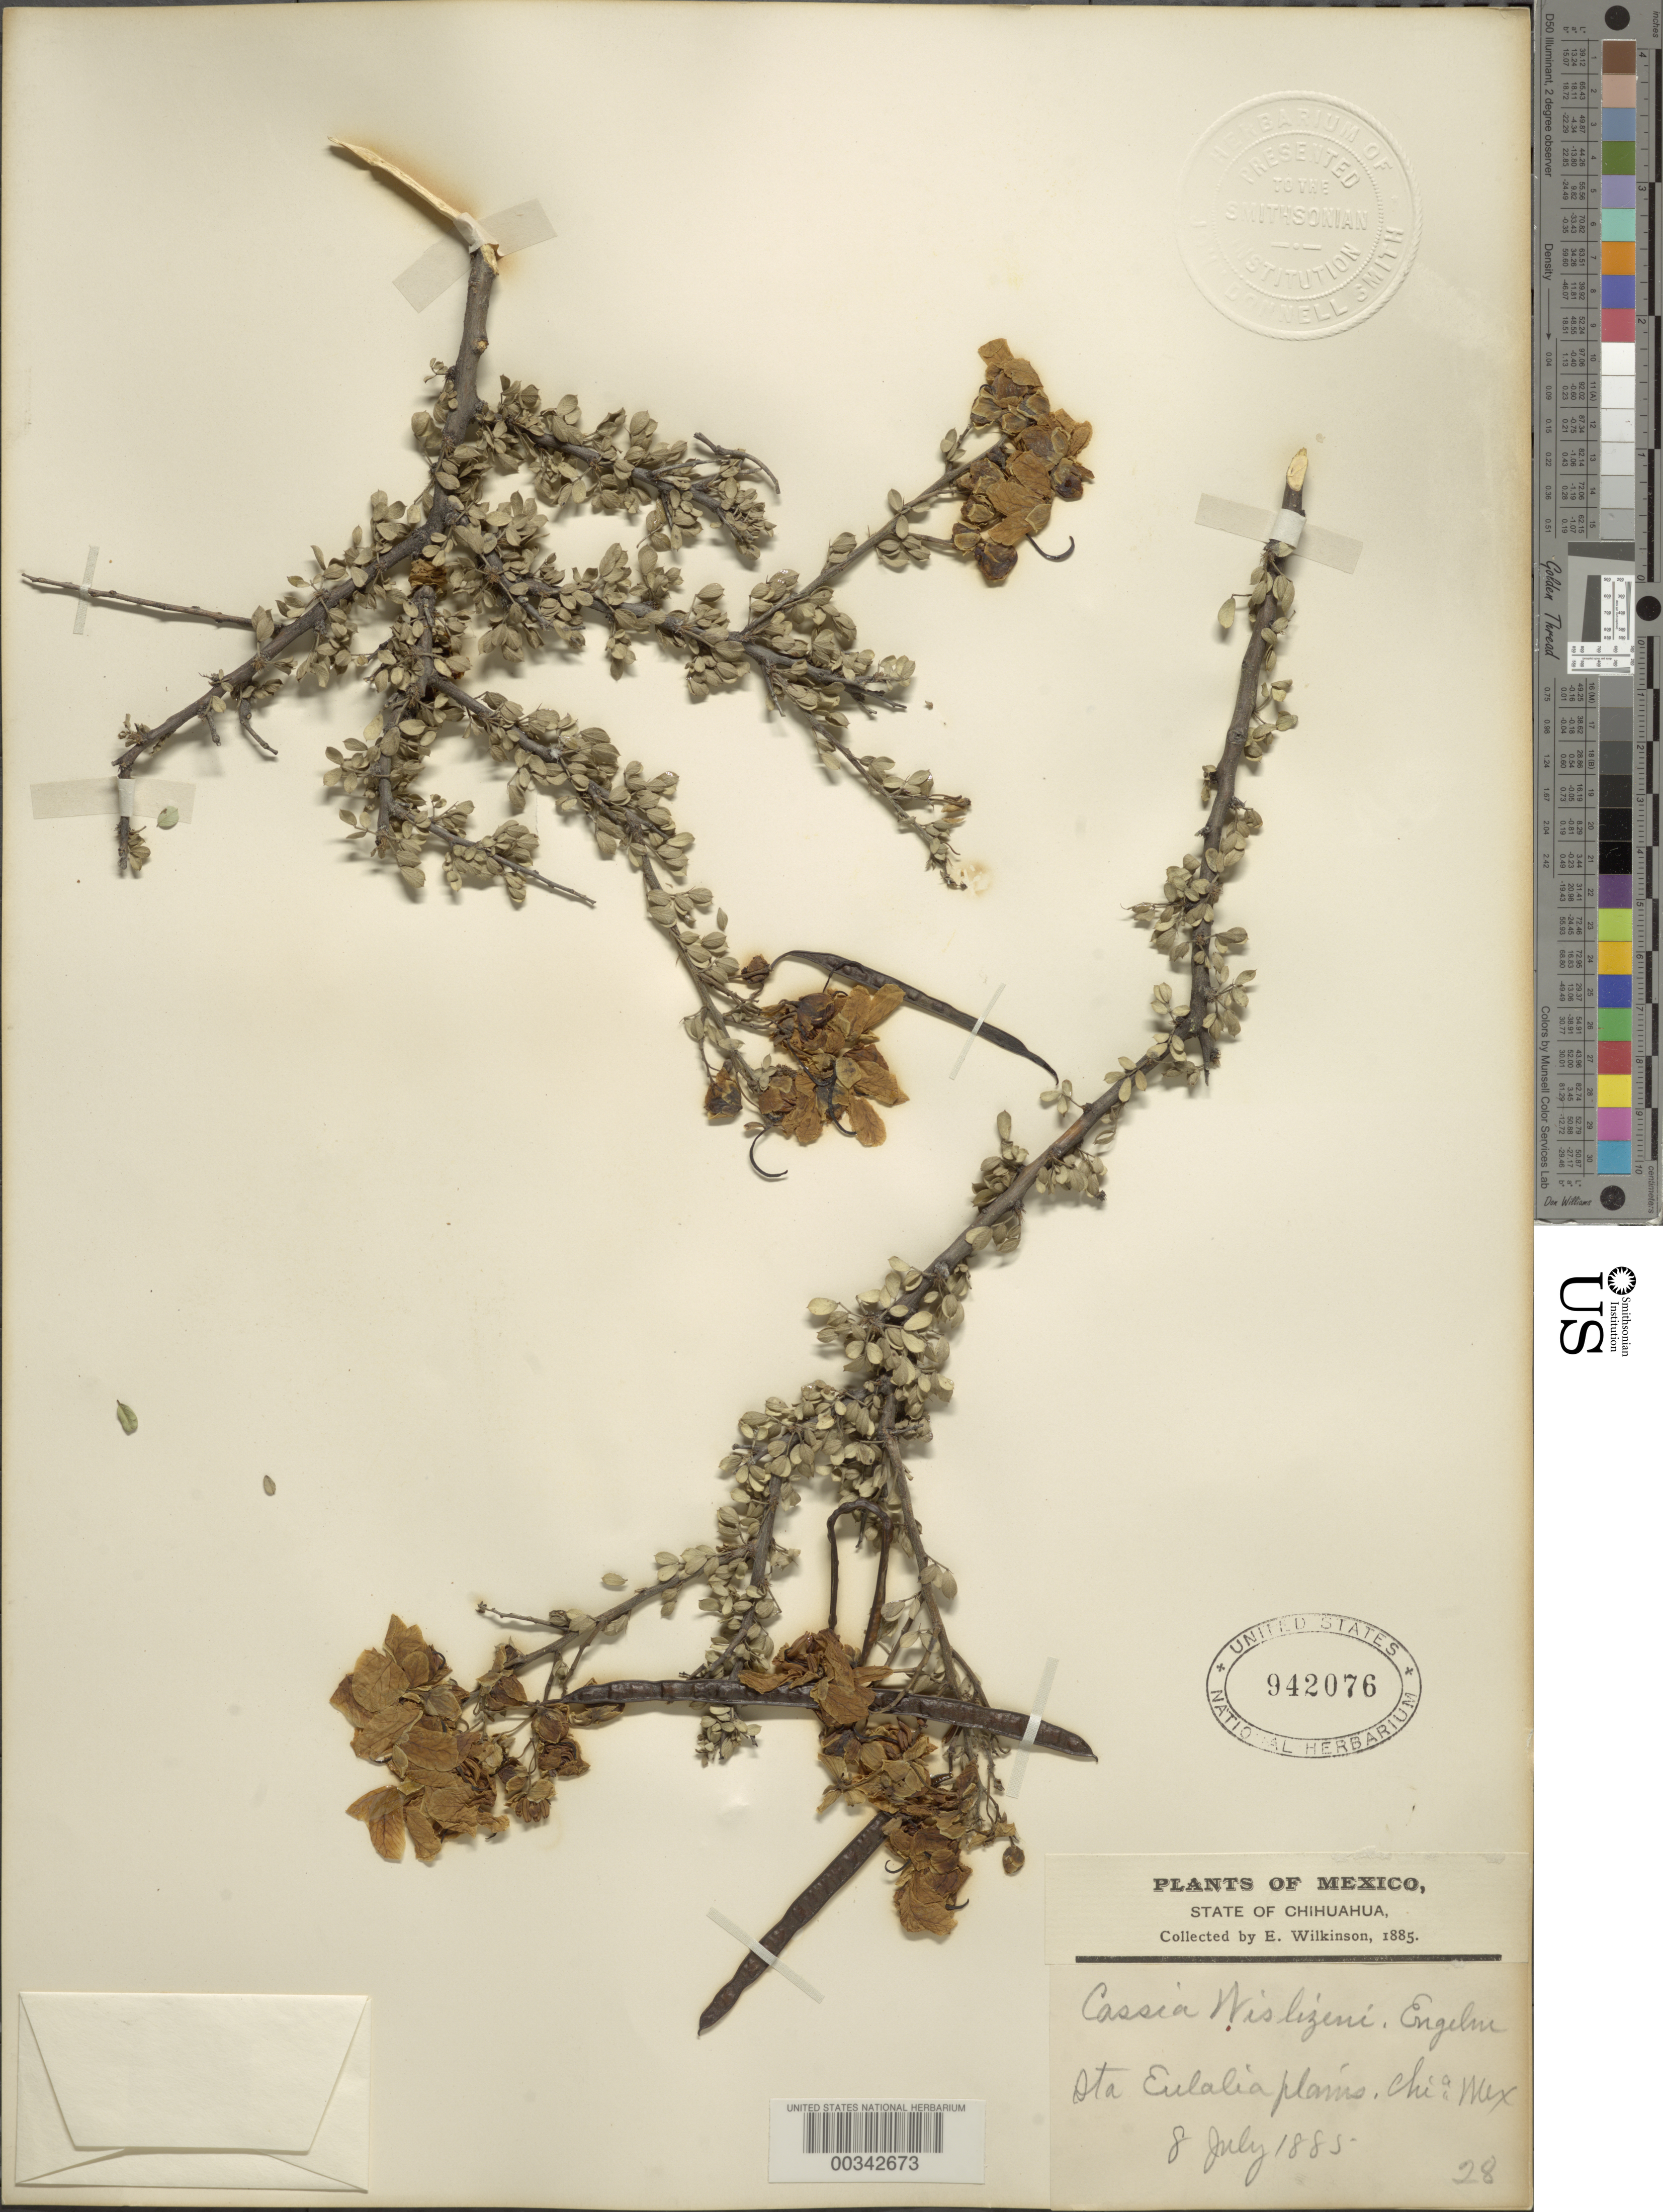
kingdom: Plantae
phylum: Tracheophyta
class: Magnoliopsida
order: Fabales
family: Fabaceae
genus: Senna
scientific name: Senna wislizeni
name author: (A. Gray) H.S. Irwin & Barneby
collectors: E. Wilkinson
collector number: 28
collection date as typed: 08 Jul 1885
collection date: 1885-07-08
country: Mexico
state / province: Chihuahua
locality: Sta. Eulalia plains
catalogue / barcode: US 942076